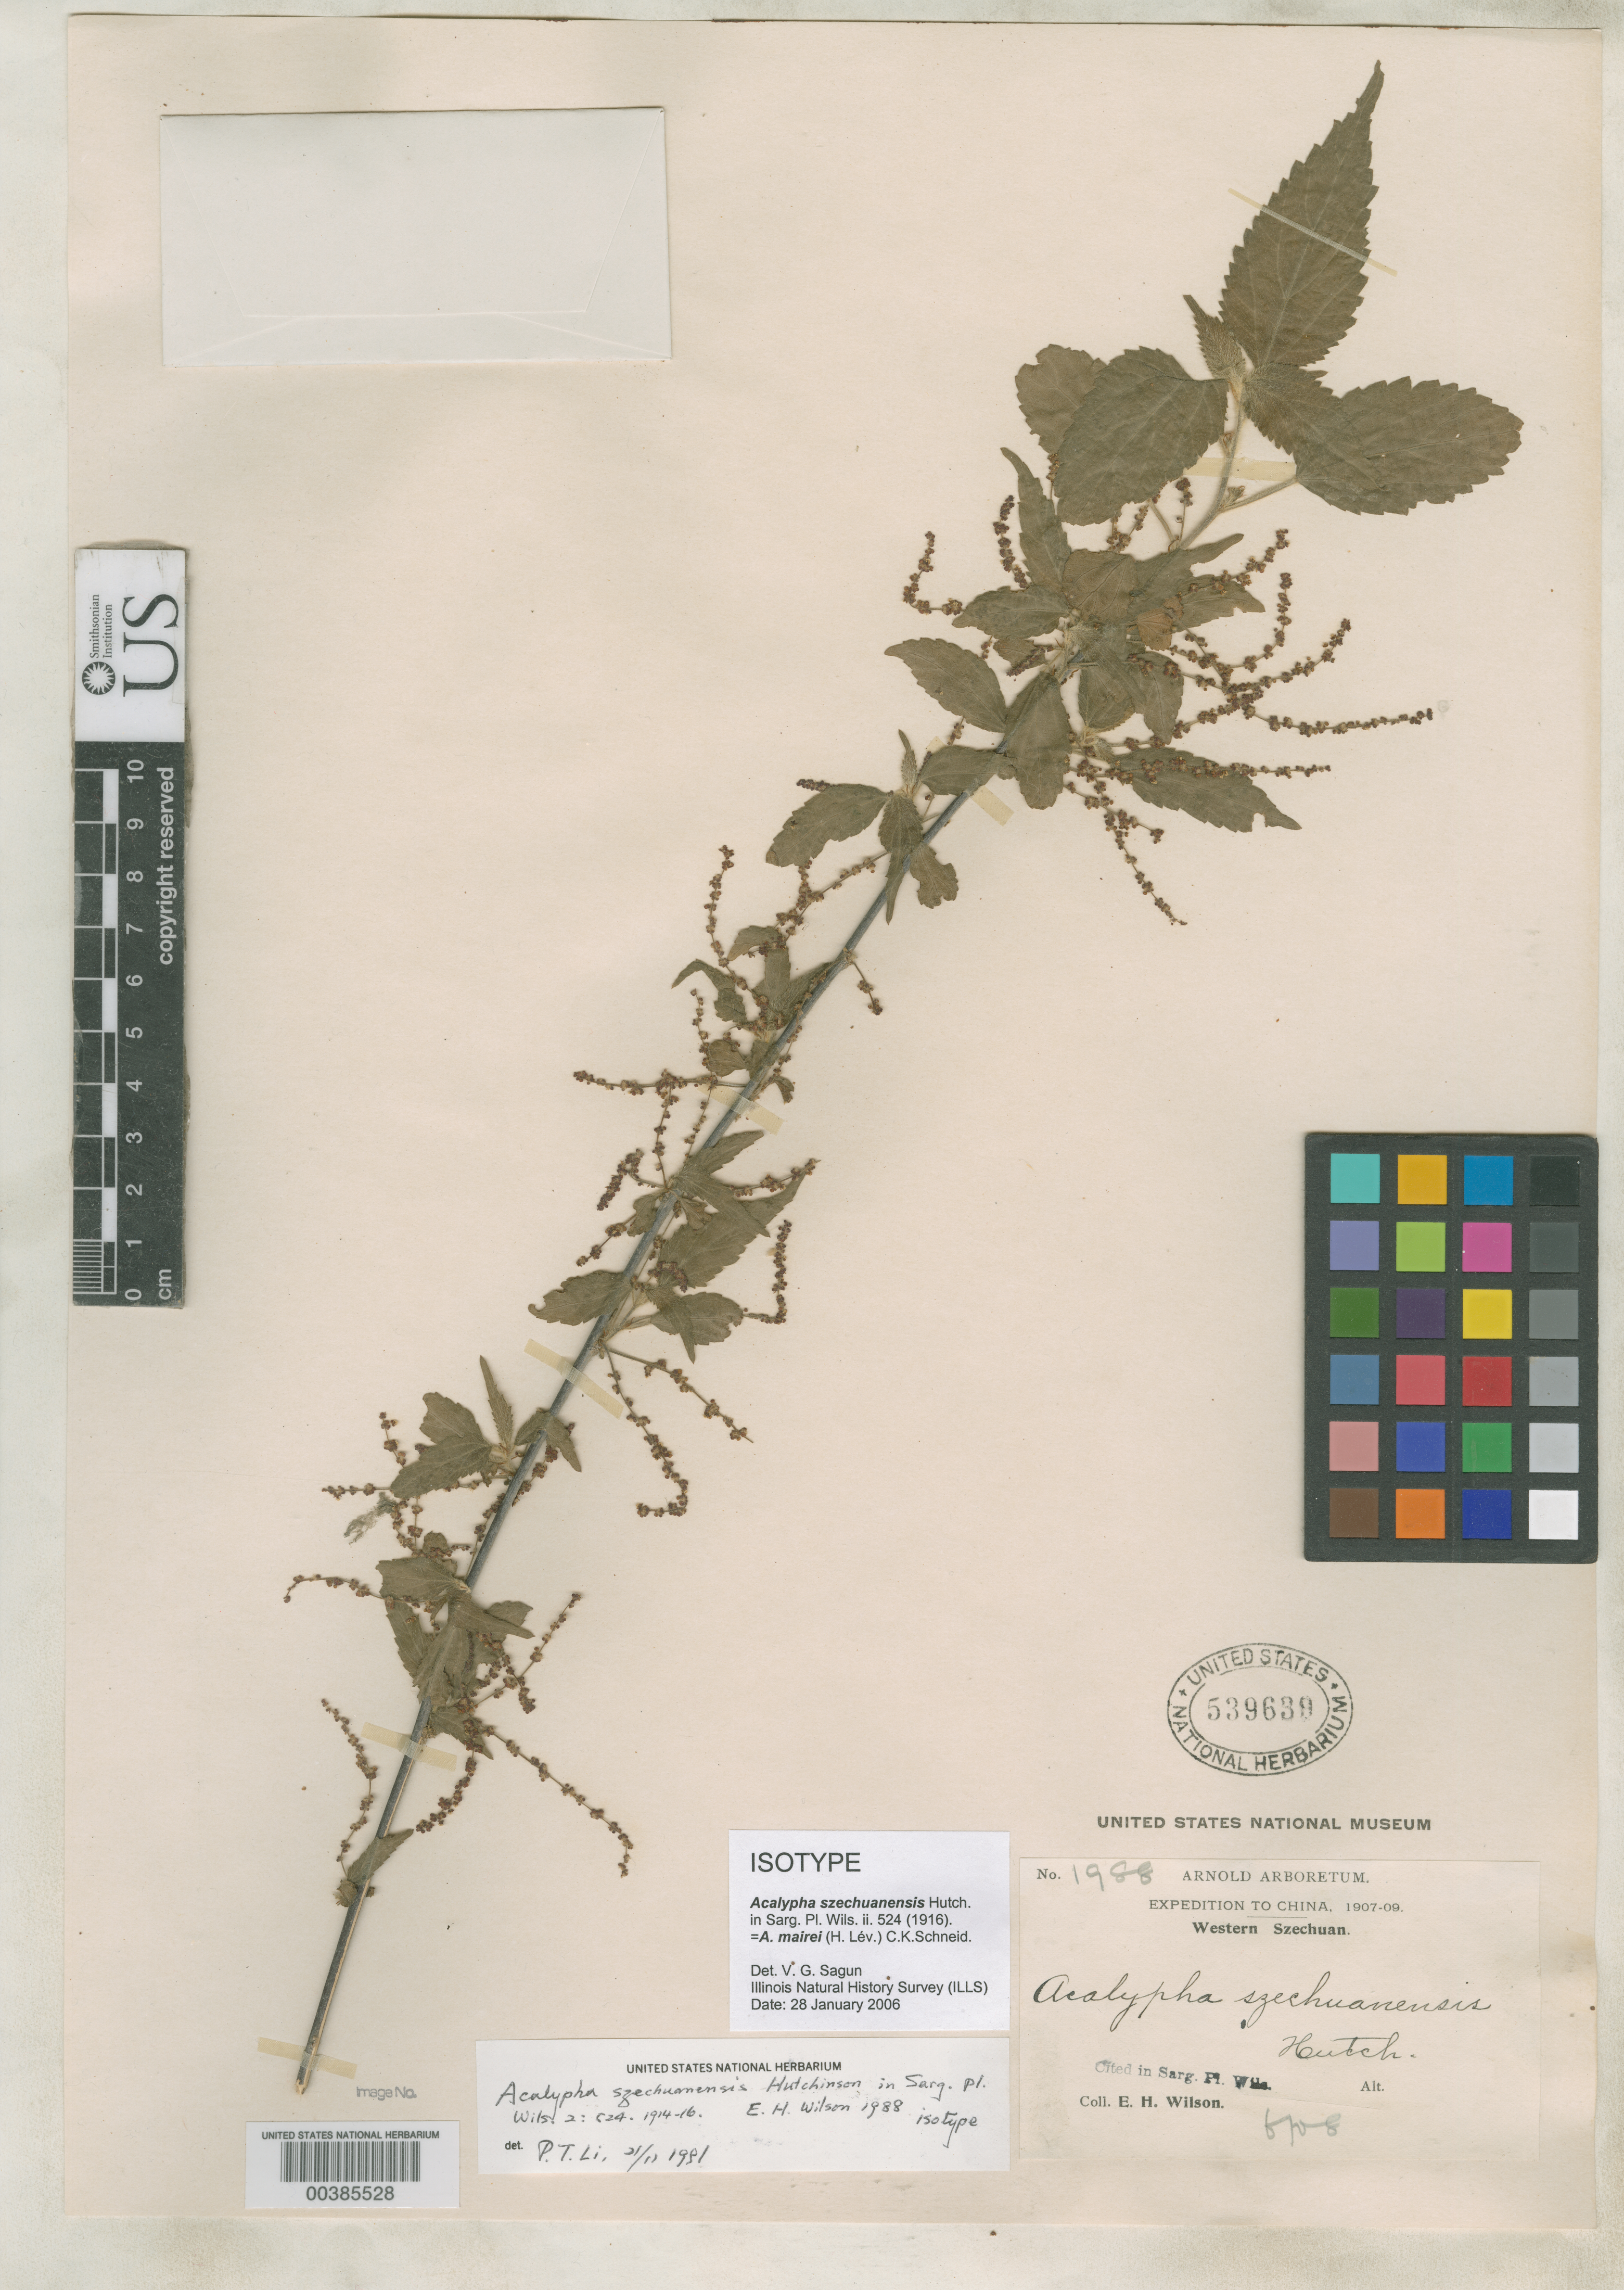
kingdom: Plantae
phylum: Tracheophyta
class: Magnoliopsida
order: Malpighiales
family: Euphorbiaceae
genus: Acalypha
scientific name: Acalypha szechuanensis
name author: Hutch. in Sarg.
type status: Isotype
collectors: E. H. Wilson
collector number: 1988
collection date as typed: Jun 1908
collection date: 1908-06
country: China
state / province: Sichuan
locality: Western Szechwan, Kiating.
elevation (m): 300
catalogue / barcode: US 539639